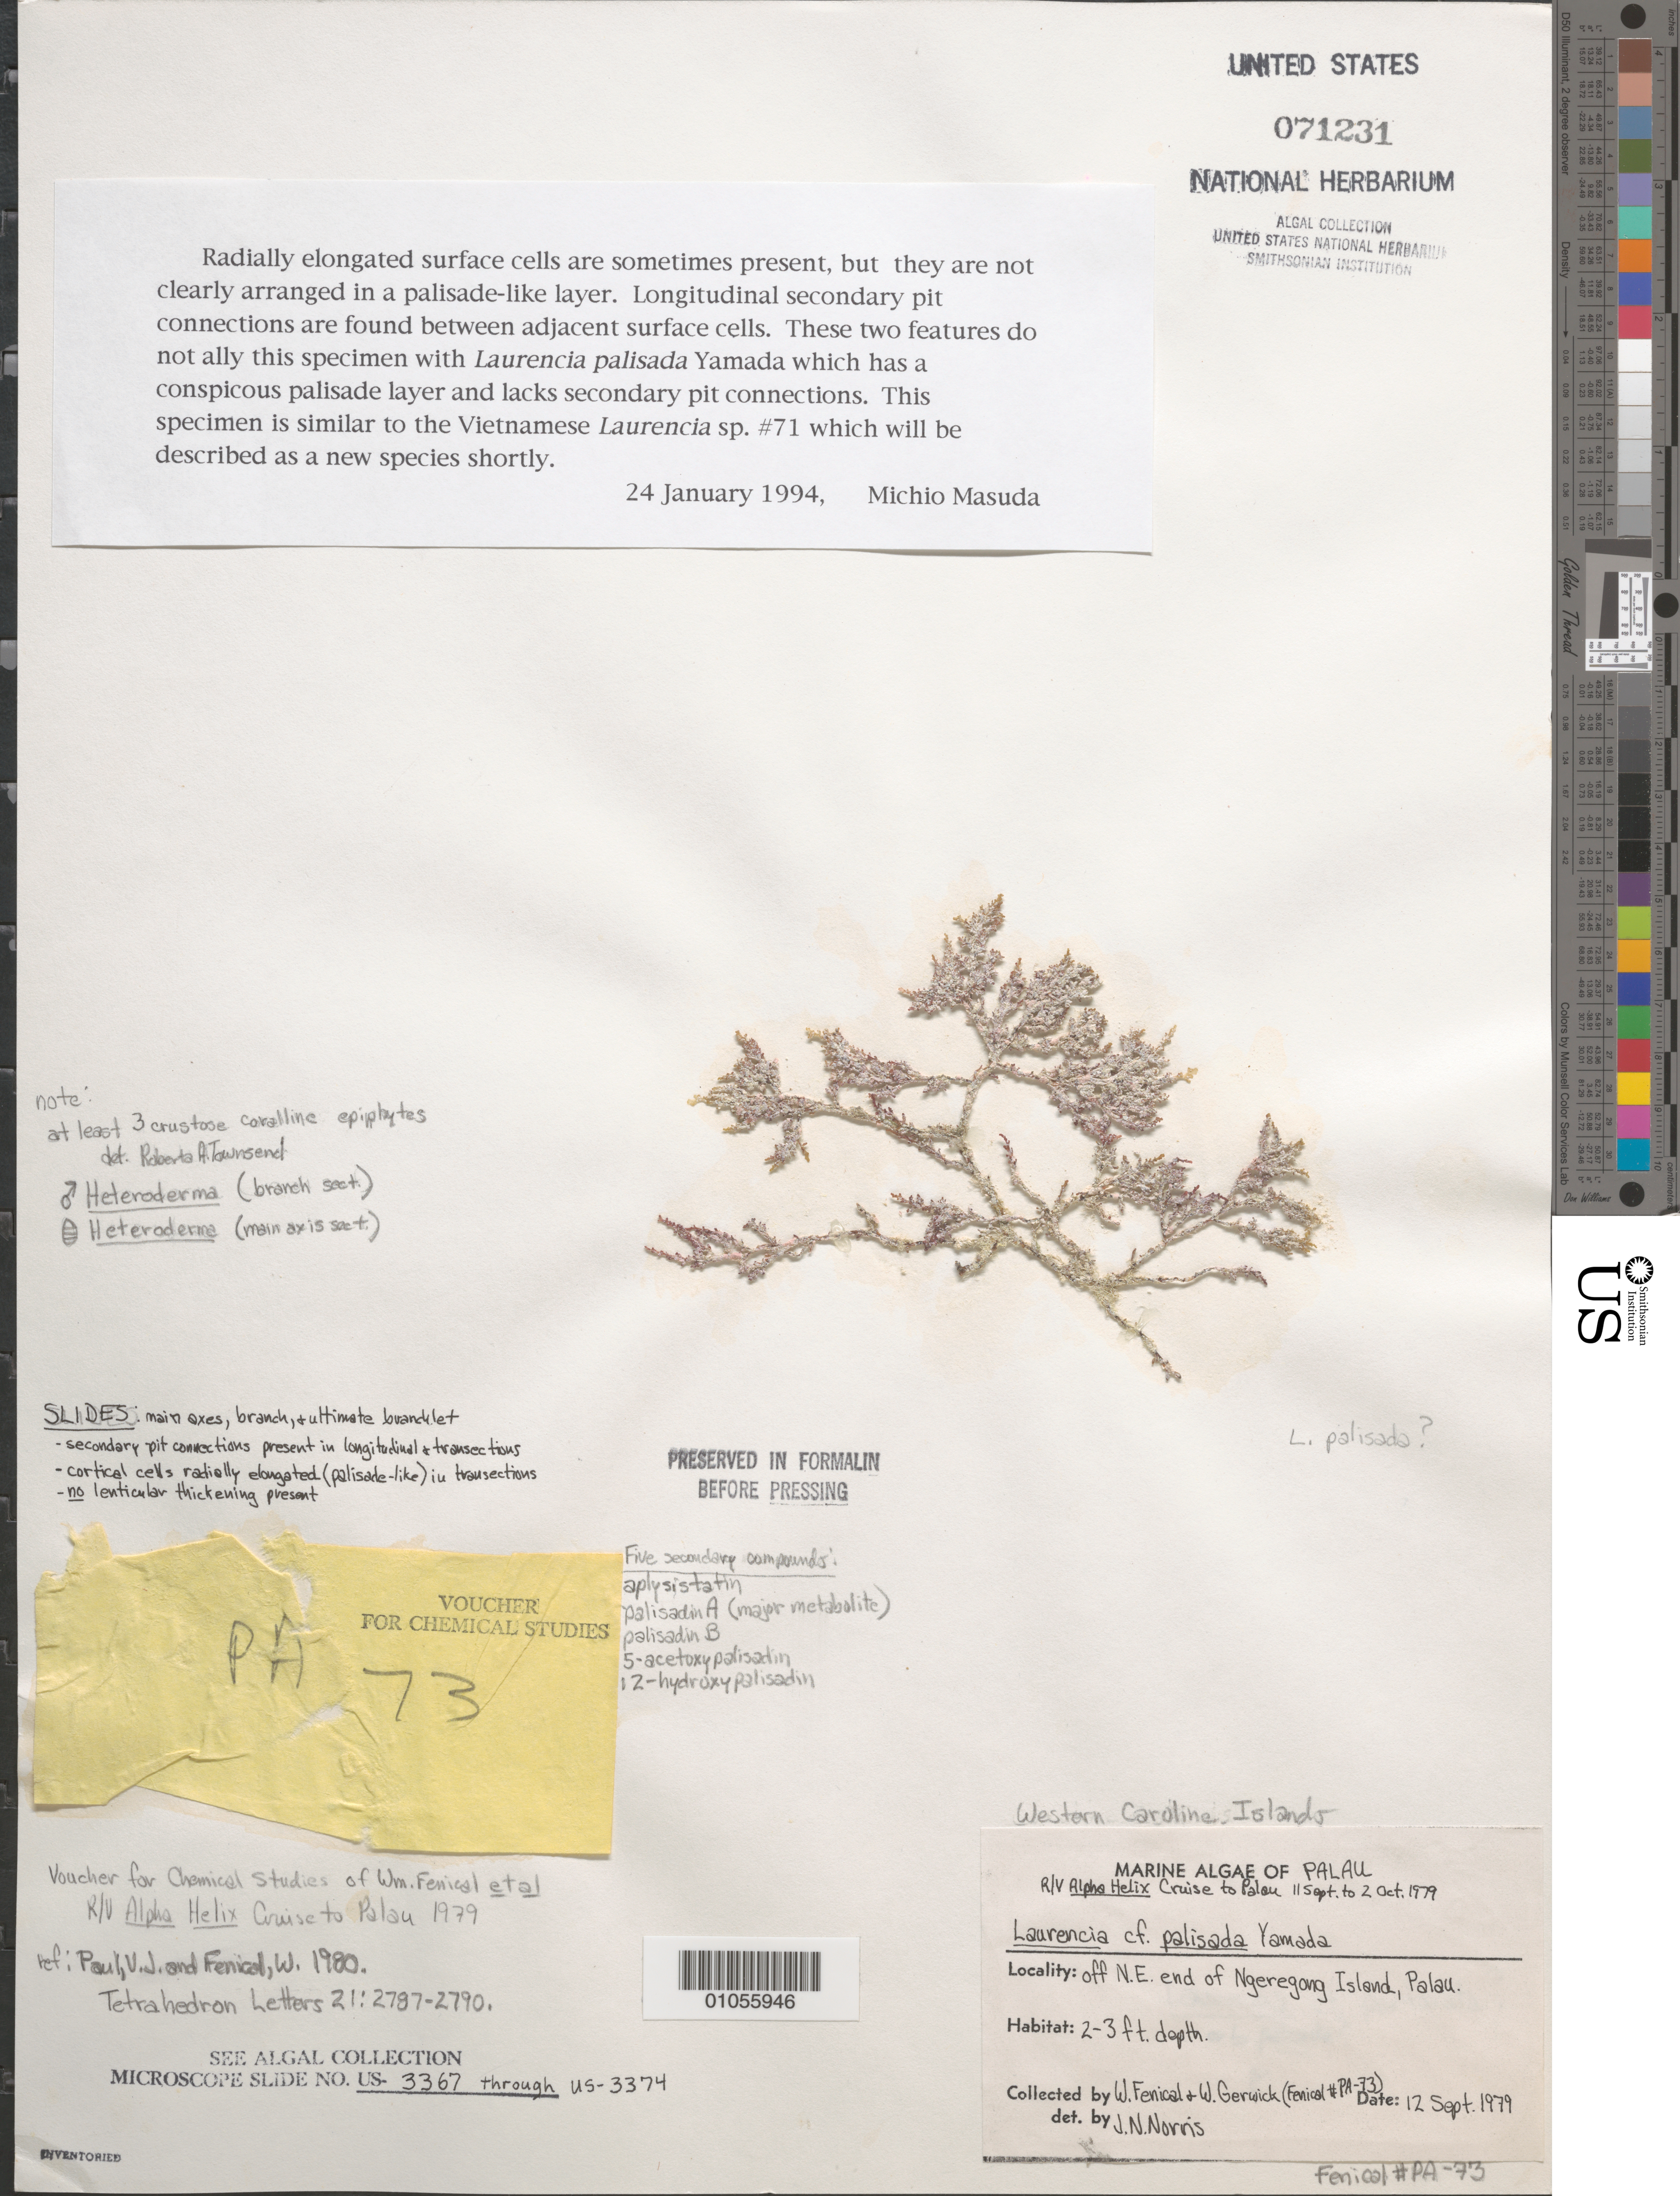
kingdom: Plantae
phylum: Rhodophyta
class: Florideophyceae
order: Ceramiales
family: Rhodomelaceae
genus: Palisada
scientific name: Palisada robusta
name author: K.W. Nam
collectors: W. Fenical & W. Gerwick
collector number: PA-73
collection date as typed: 12 Sep 1979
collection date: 1979-09-12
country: Palau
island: Ngerechong [Ngeregong]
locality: Off northeast Ngeregong Island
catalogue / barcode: US 71231